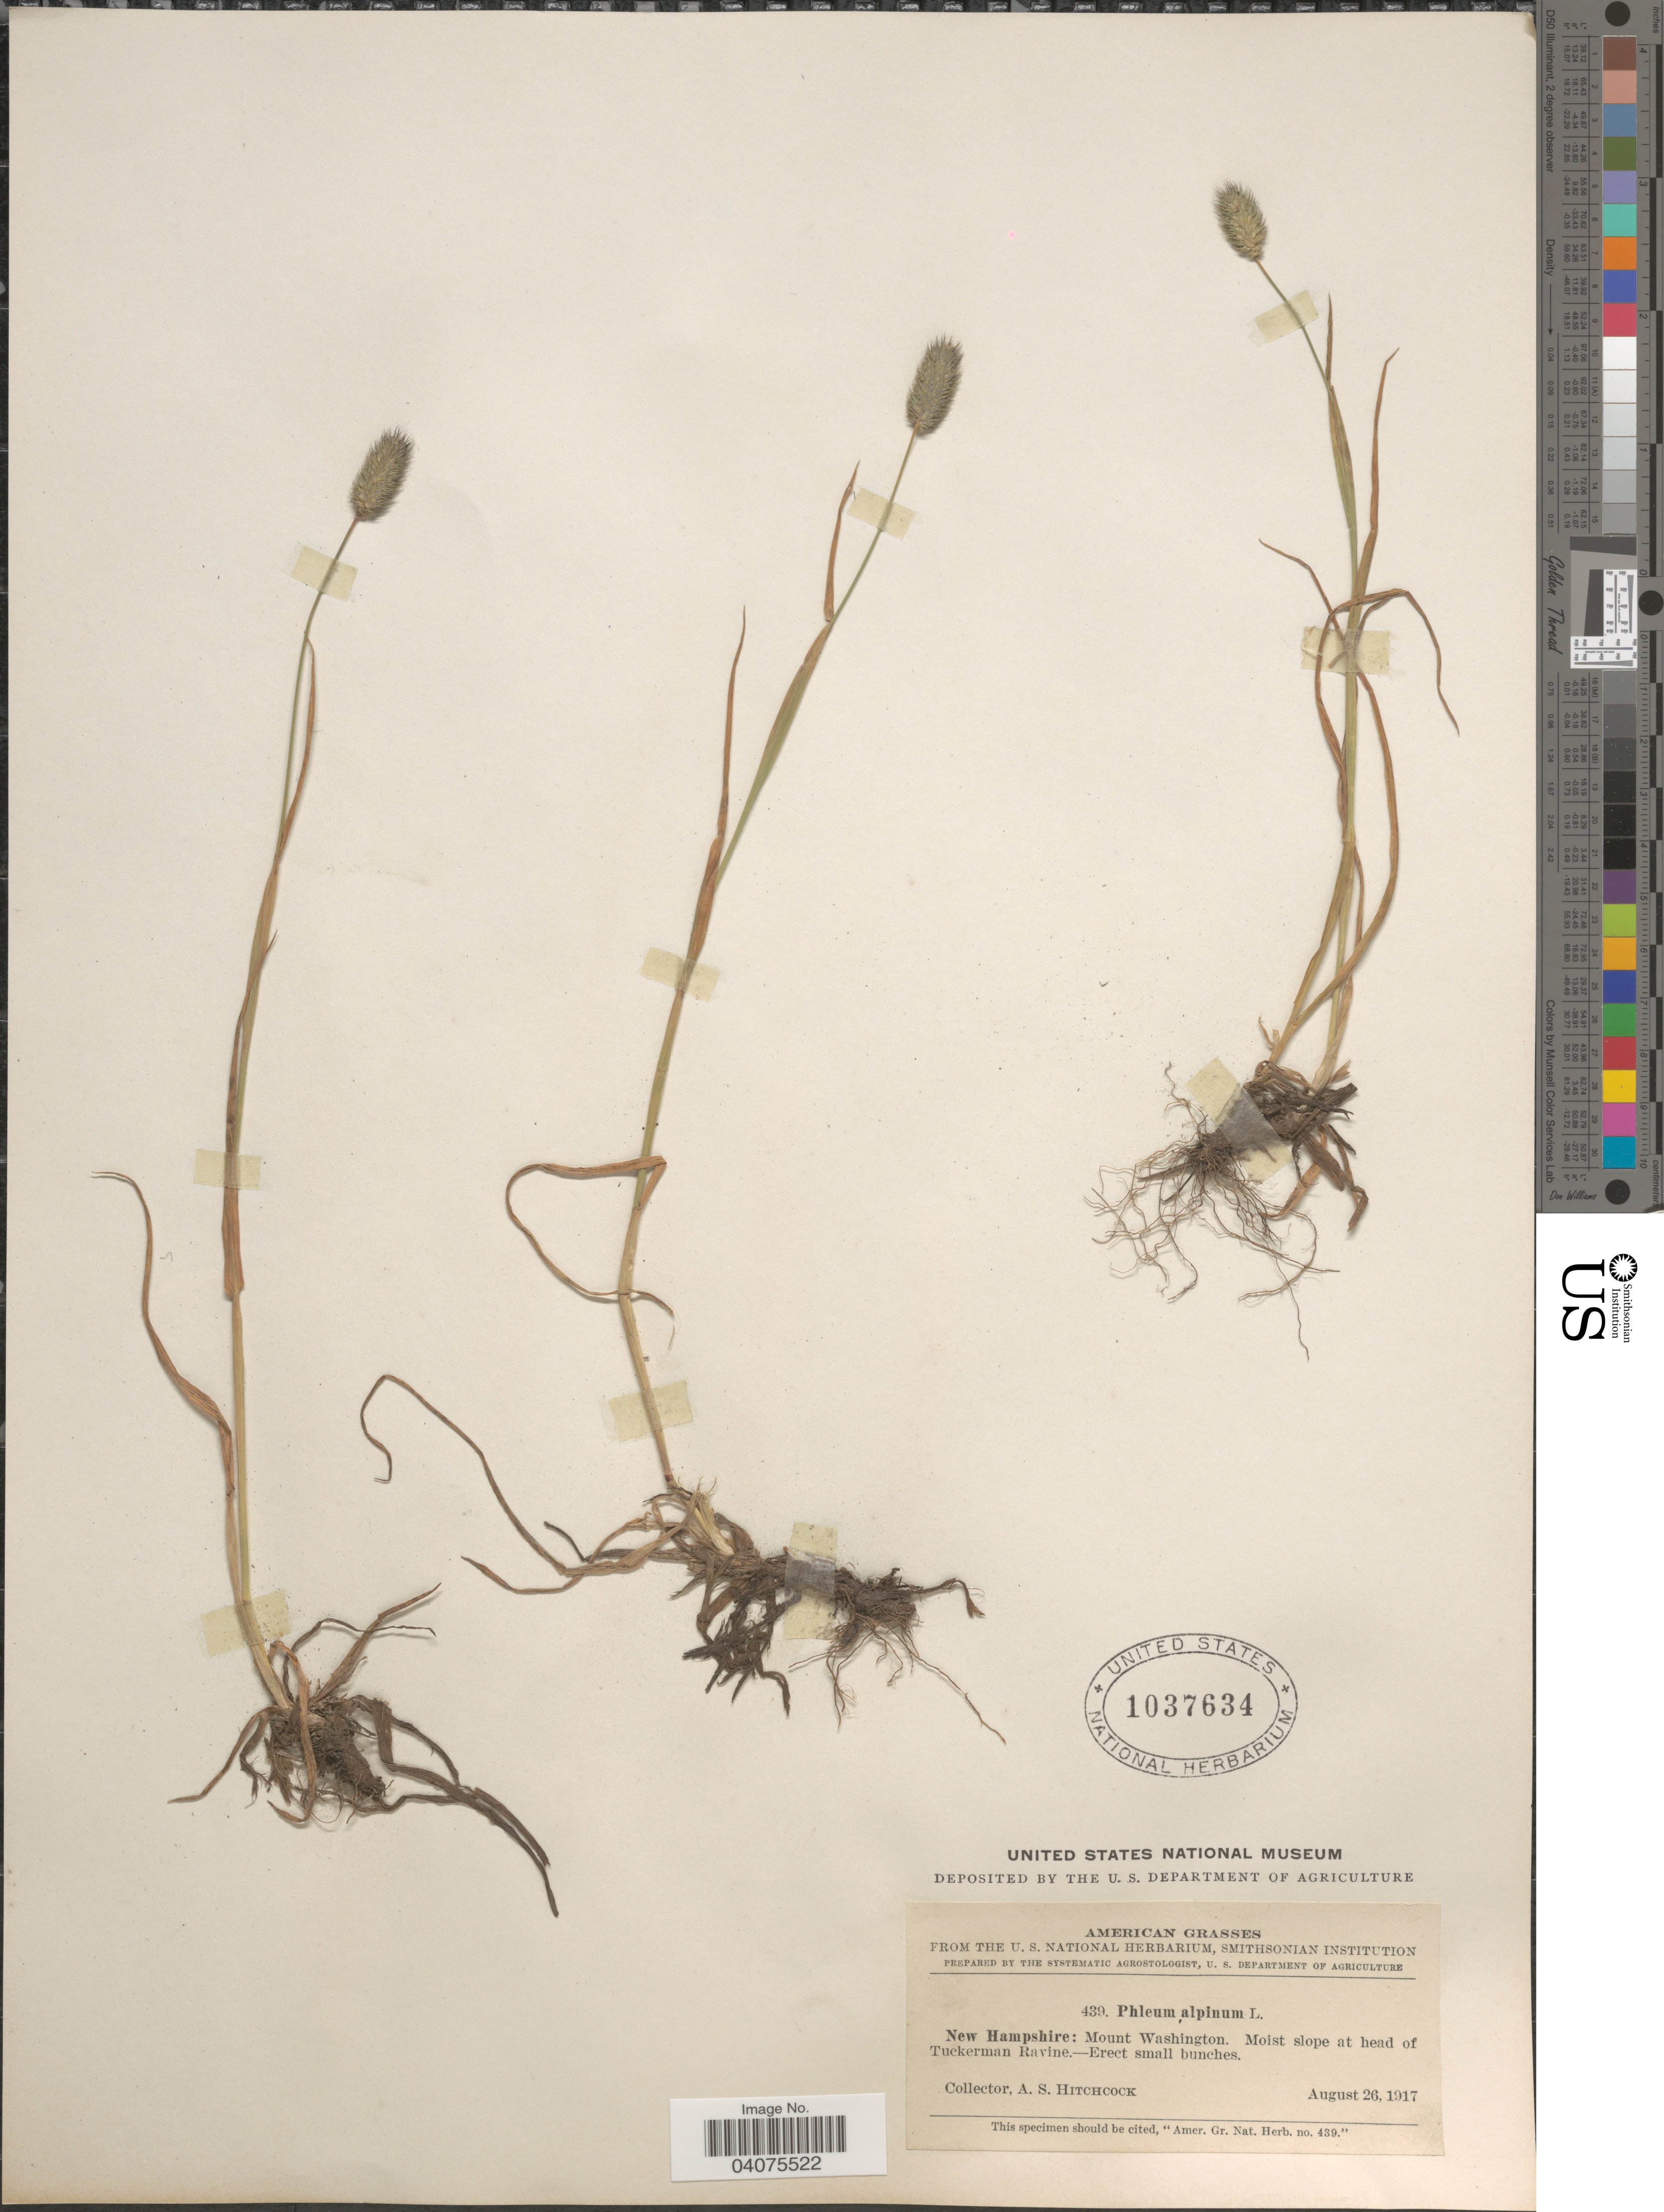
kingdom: Plantae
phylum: Tracheophyta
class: Liliopsida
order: Poales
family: Poaceae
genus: Phleum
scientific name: Phleum alpinum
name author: L.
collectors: A. S. Hitchcock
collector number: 439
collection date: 1917-08-26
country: United States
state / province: New Hampshire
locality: Mount Washington. Moist slope at head of Tuckerman Ravine.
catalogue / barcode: US 1037634